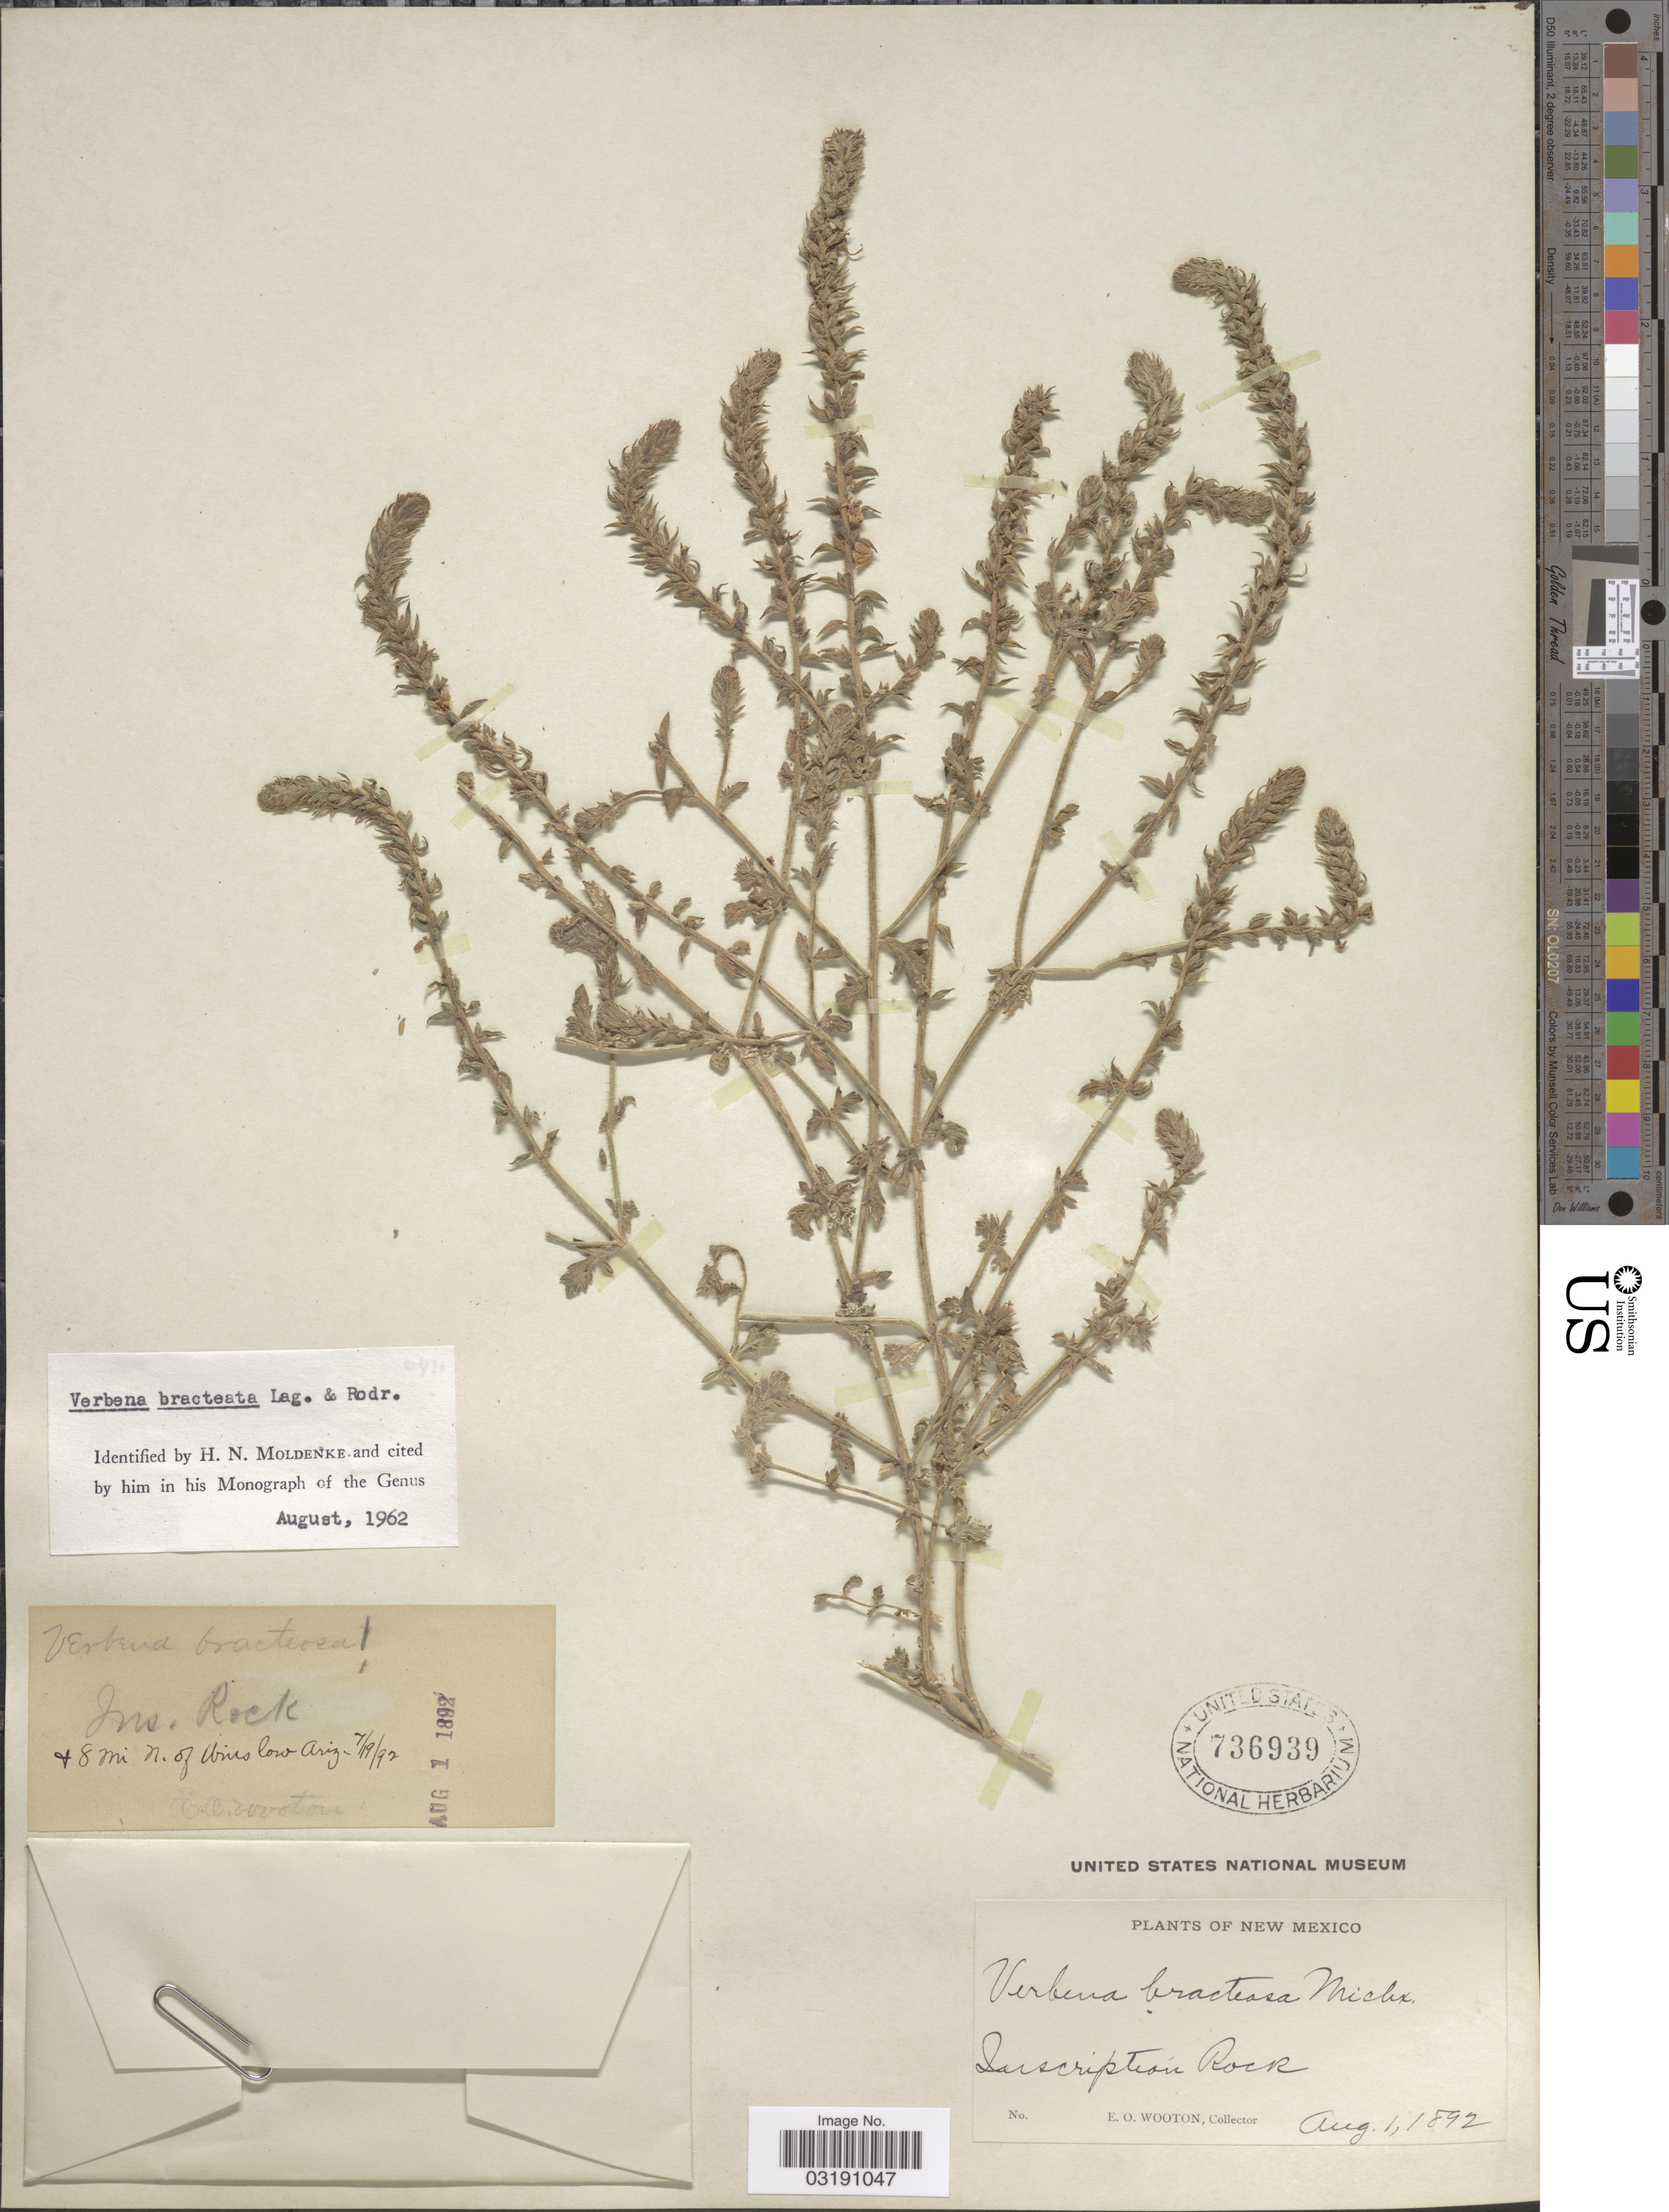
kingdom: Plantae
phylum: Tracheophyta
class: Magnoliopsida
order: Lamiales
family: Verbenaceae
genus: Verbena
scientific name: Verbena bracteata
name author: Cav. ex Lag. & Rodr.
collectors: E. O. Wooton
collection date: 1892-08-01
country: United States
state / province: New Mexico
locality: Inscription Rock.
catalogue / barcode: US 736939